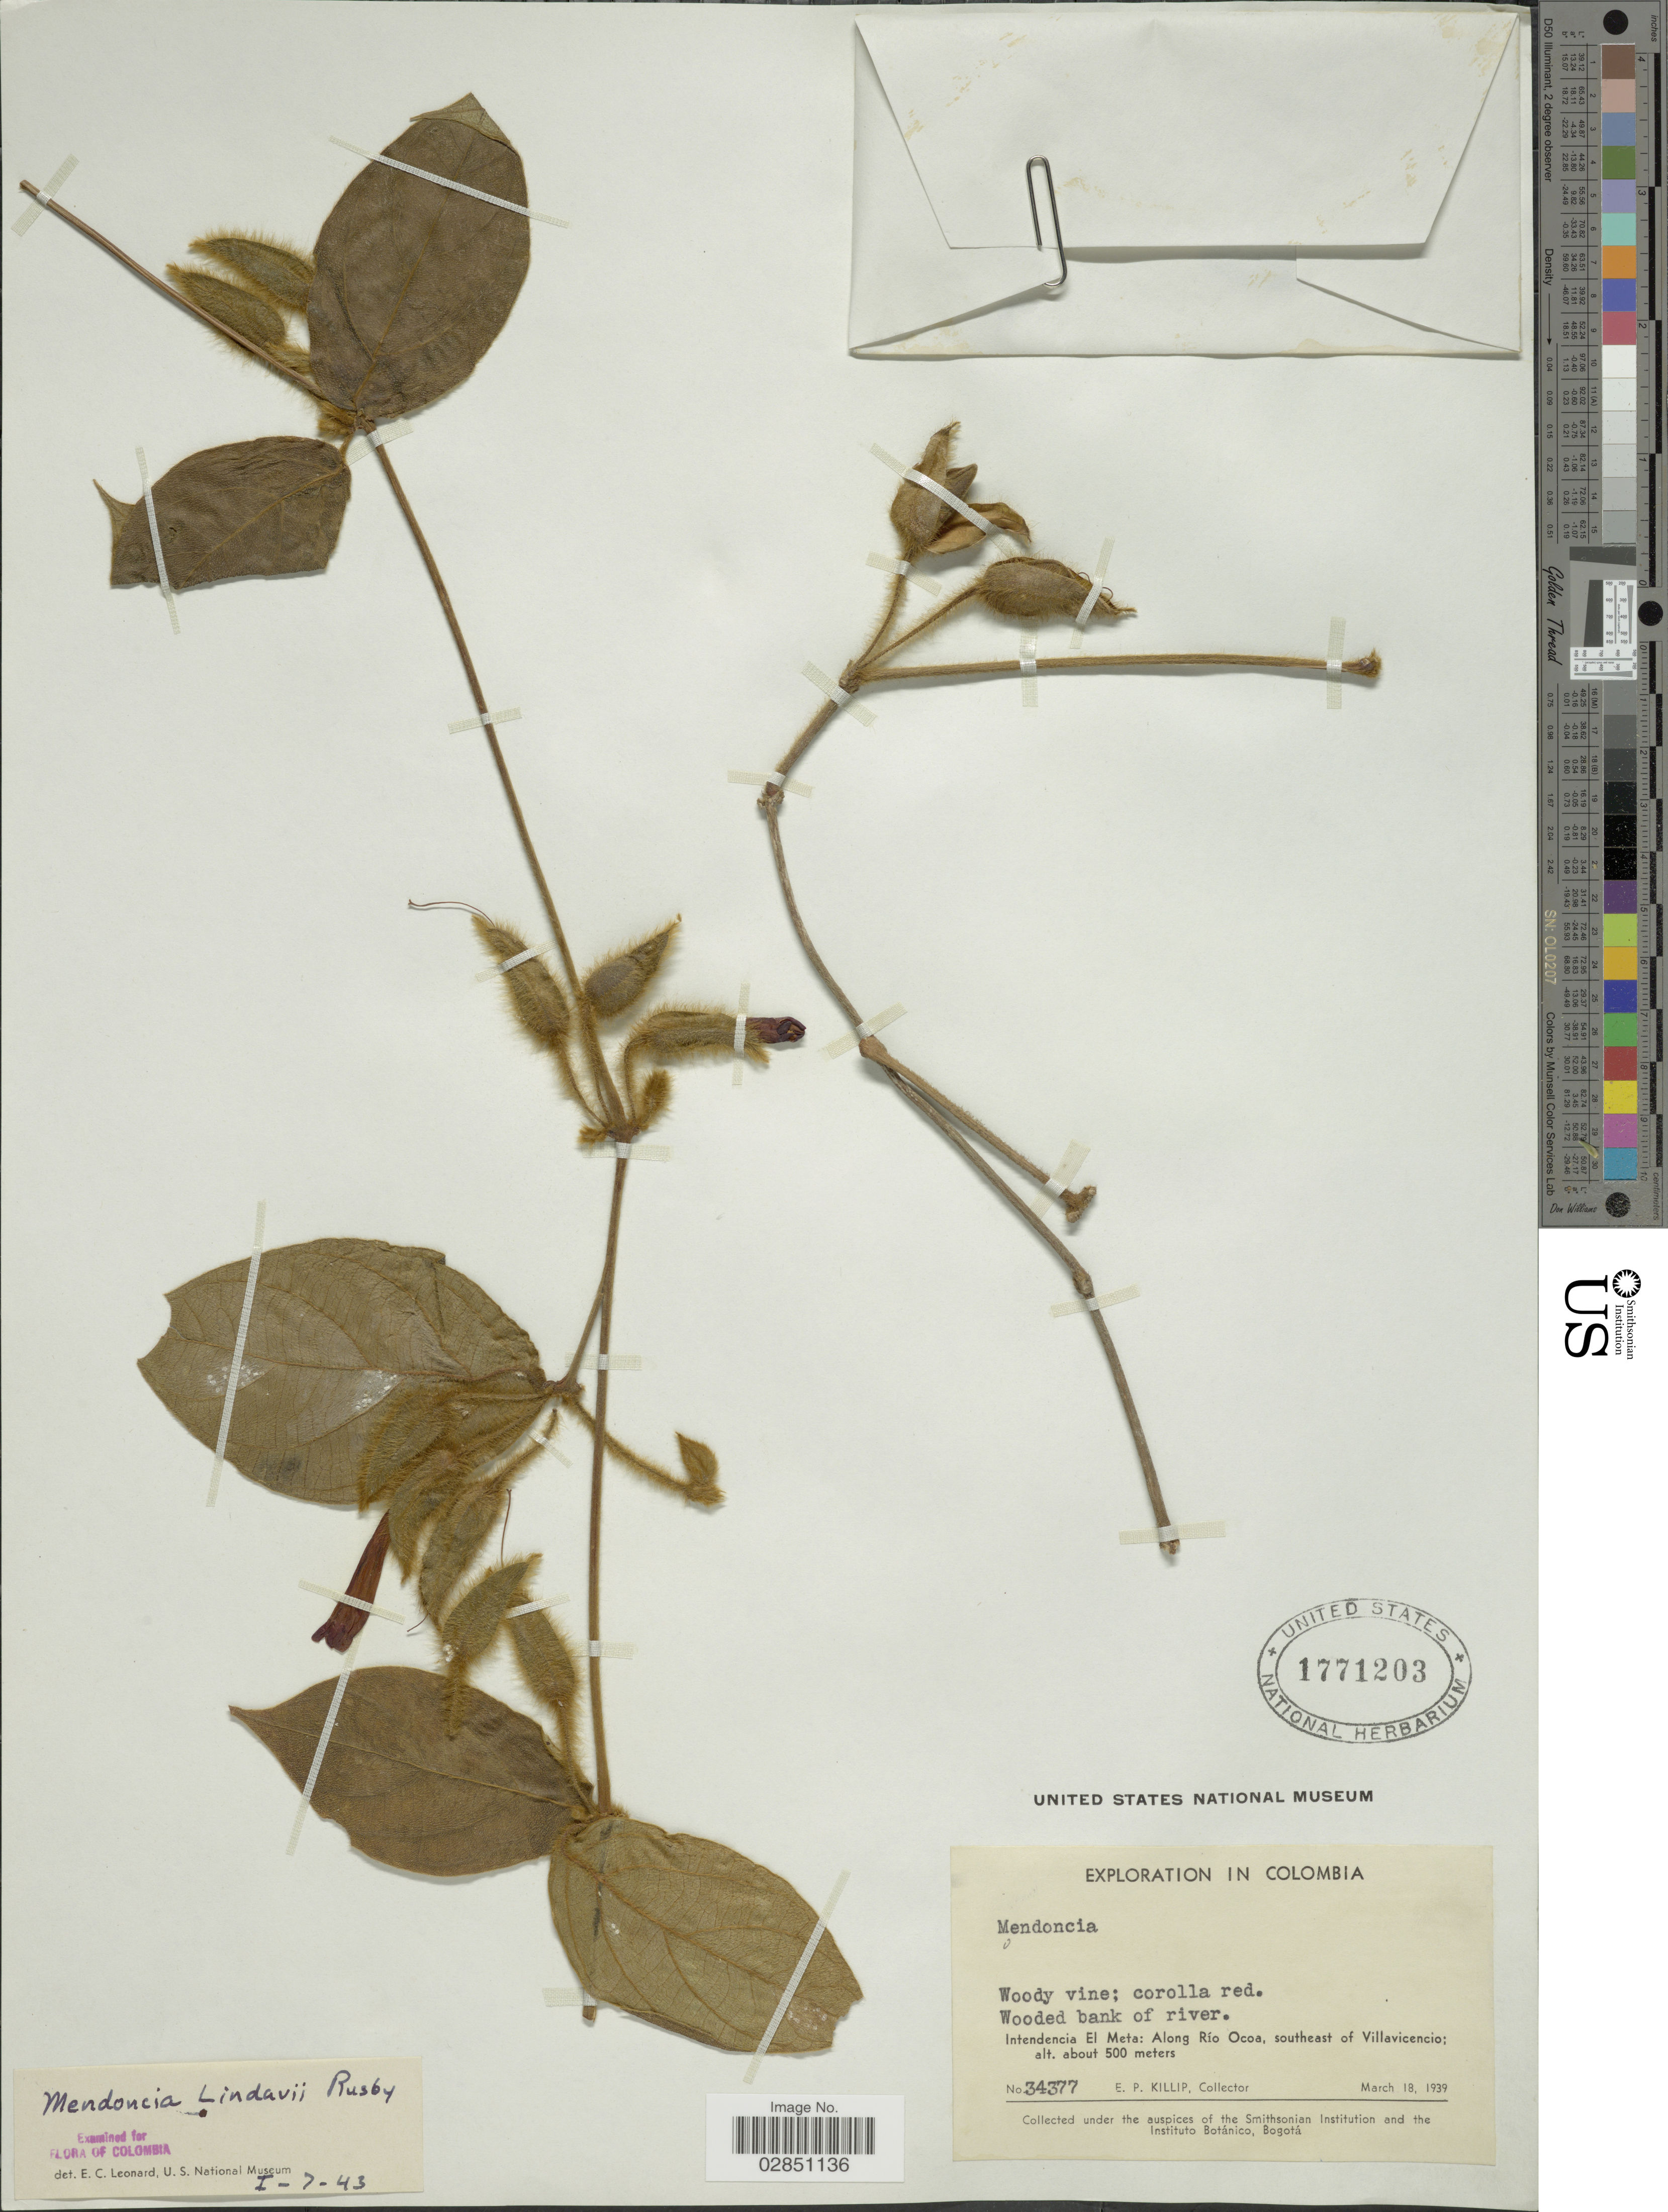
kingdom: Plantae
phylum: Tracheophyta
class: Magnoliopsida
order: Lamiales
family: Acanthaceae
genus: Mendoncia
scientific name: Mendoncia lindavii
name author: Rusby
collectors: E. P. Killip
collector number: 34377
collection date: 1939-03-18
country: Colombia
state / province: Meta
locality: Intendencia El Meta: Along Río Ocoa, southeast of Villavicencio.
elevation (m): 500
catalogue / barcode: US 1771203